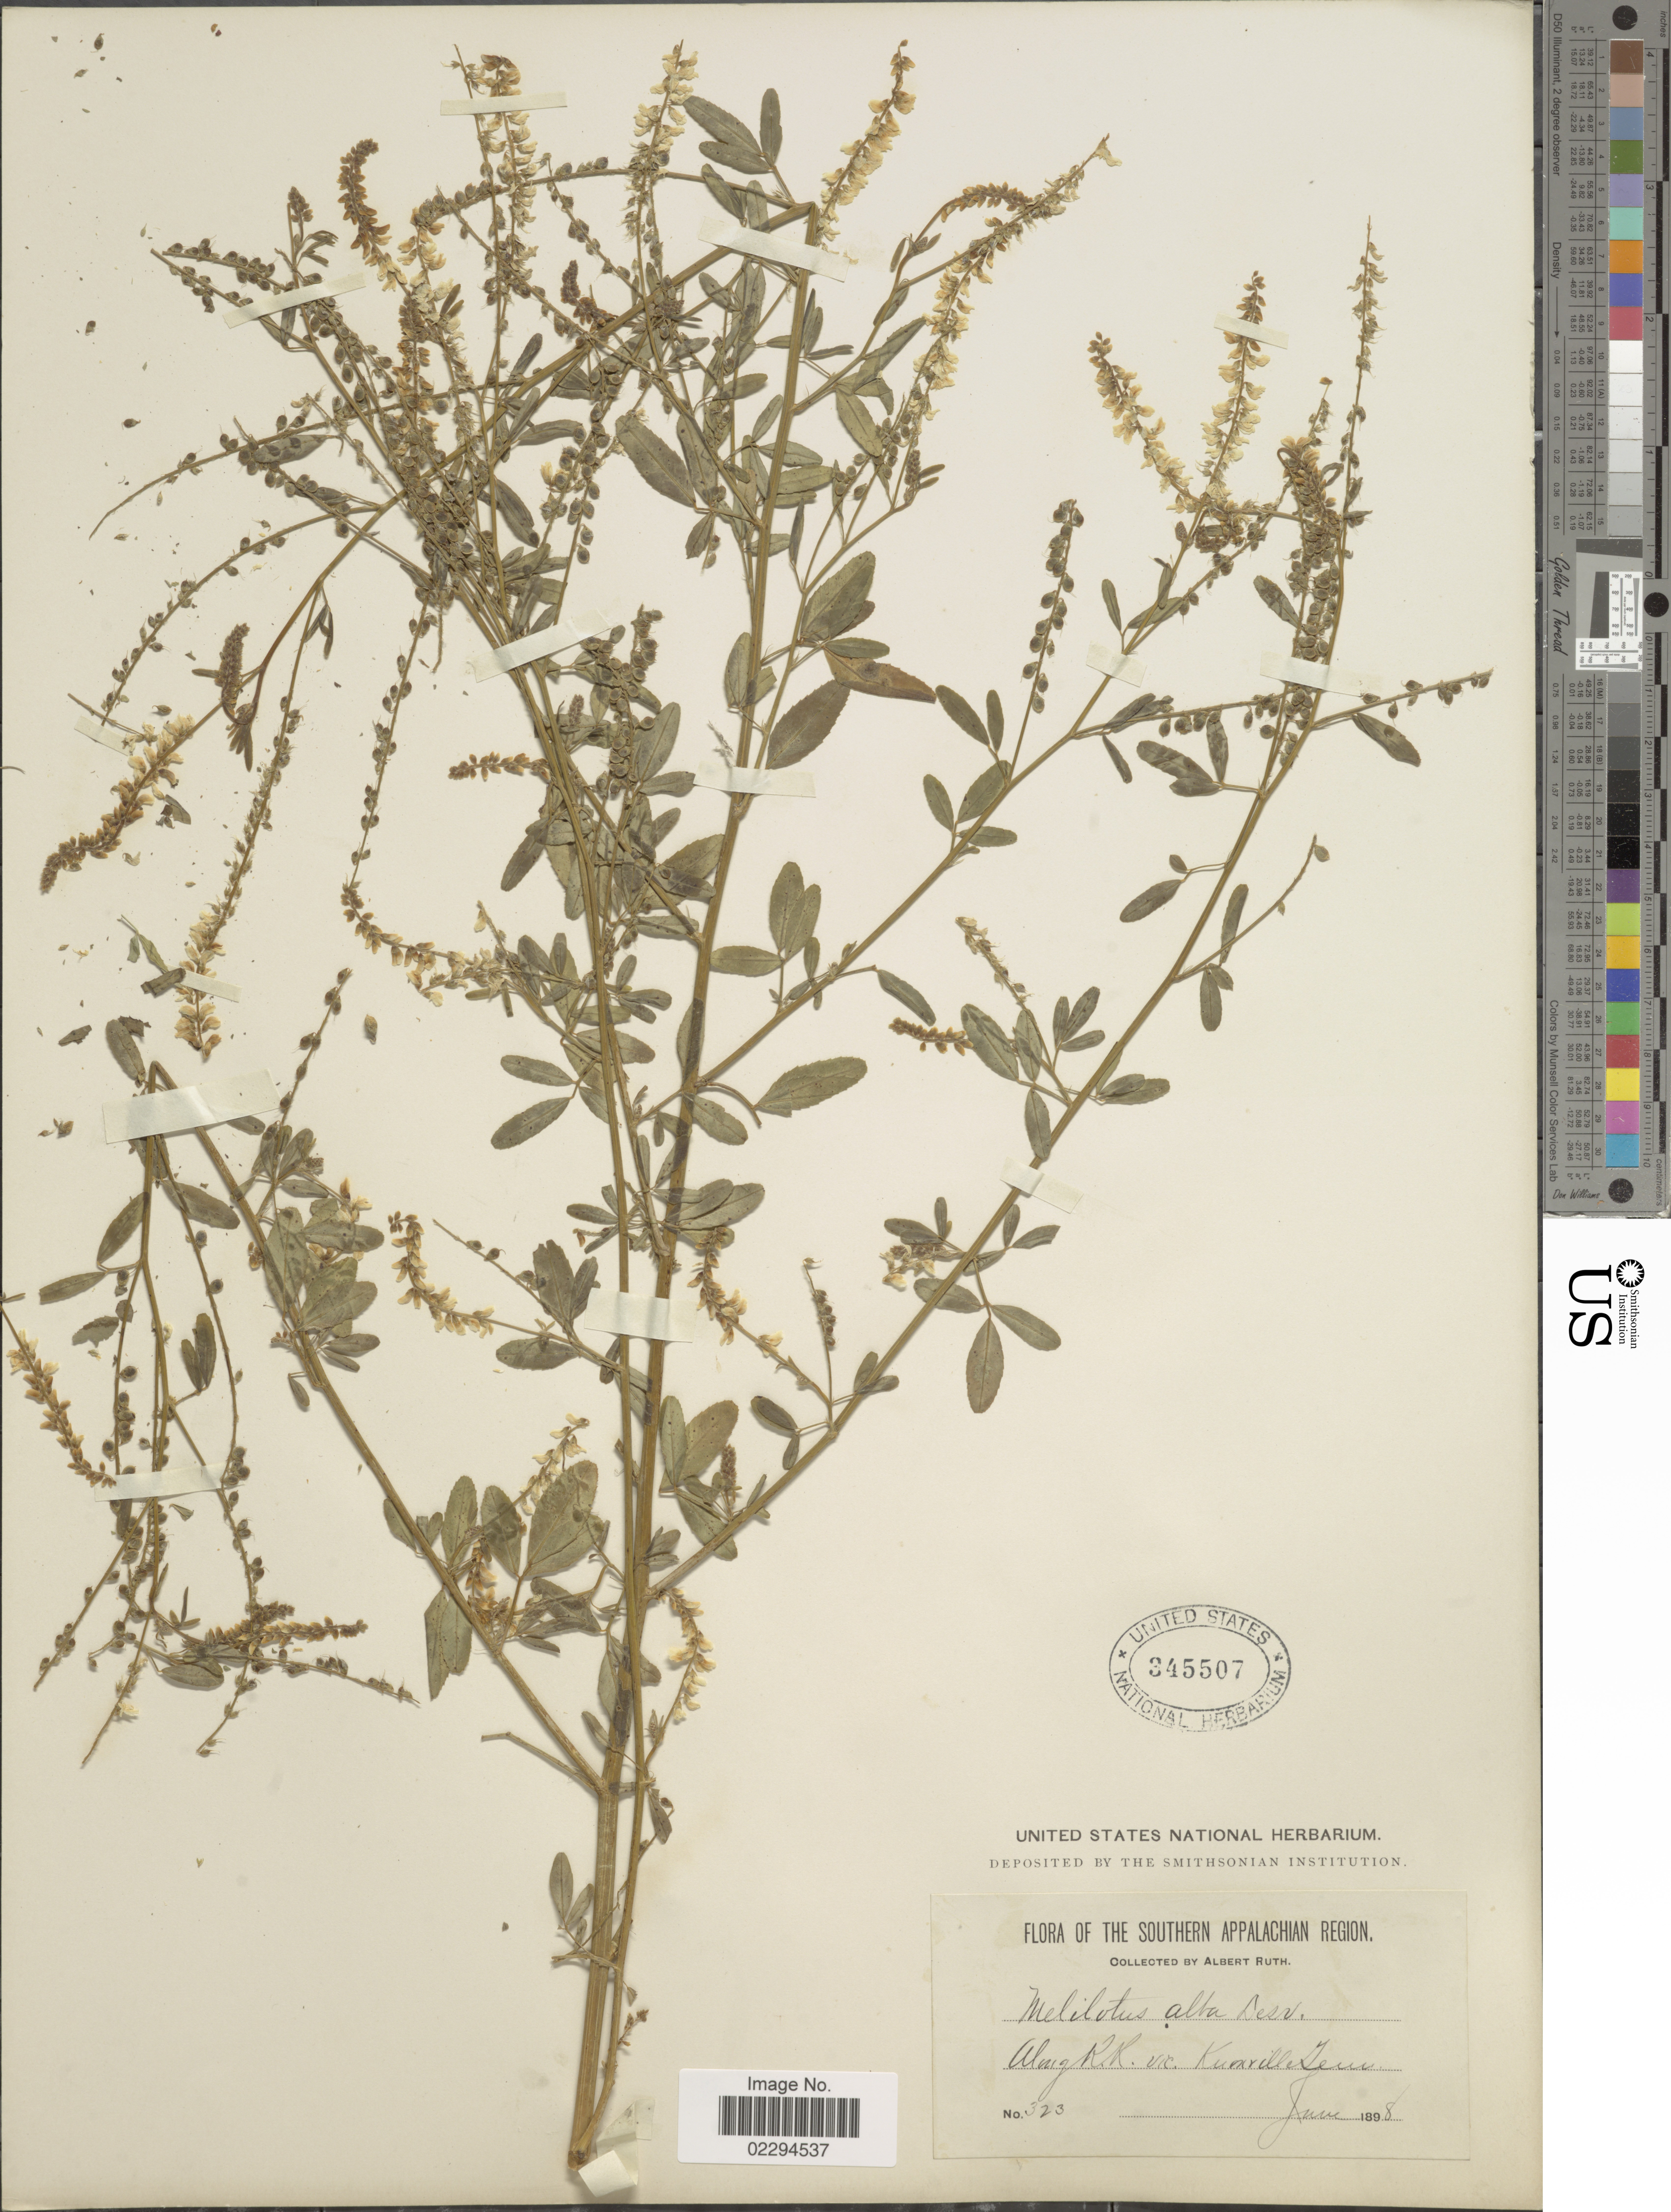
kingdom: Plantae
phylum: Tracheophyta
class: Magnoliopsida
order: Fabales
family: Fabaceae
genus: Melilotus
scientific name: Melilotus albus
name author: Medik.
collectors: A. Ruth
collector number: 323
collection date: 1898-06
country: United States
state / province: Tennessee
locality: Southern Appalachian Region. Along R. R. vr. Knoxville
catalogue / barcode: US 345507